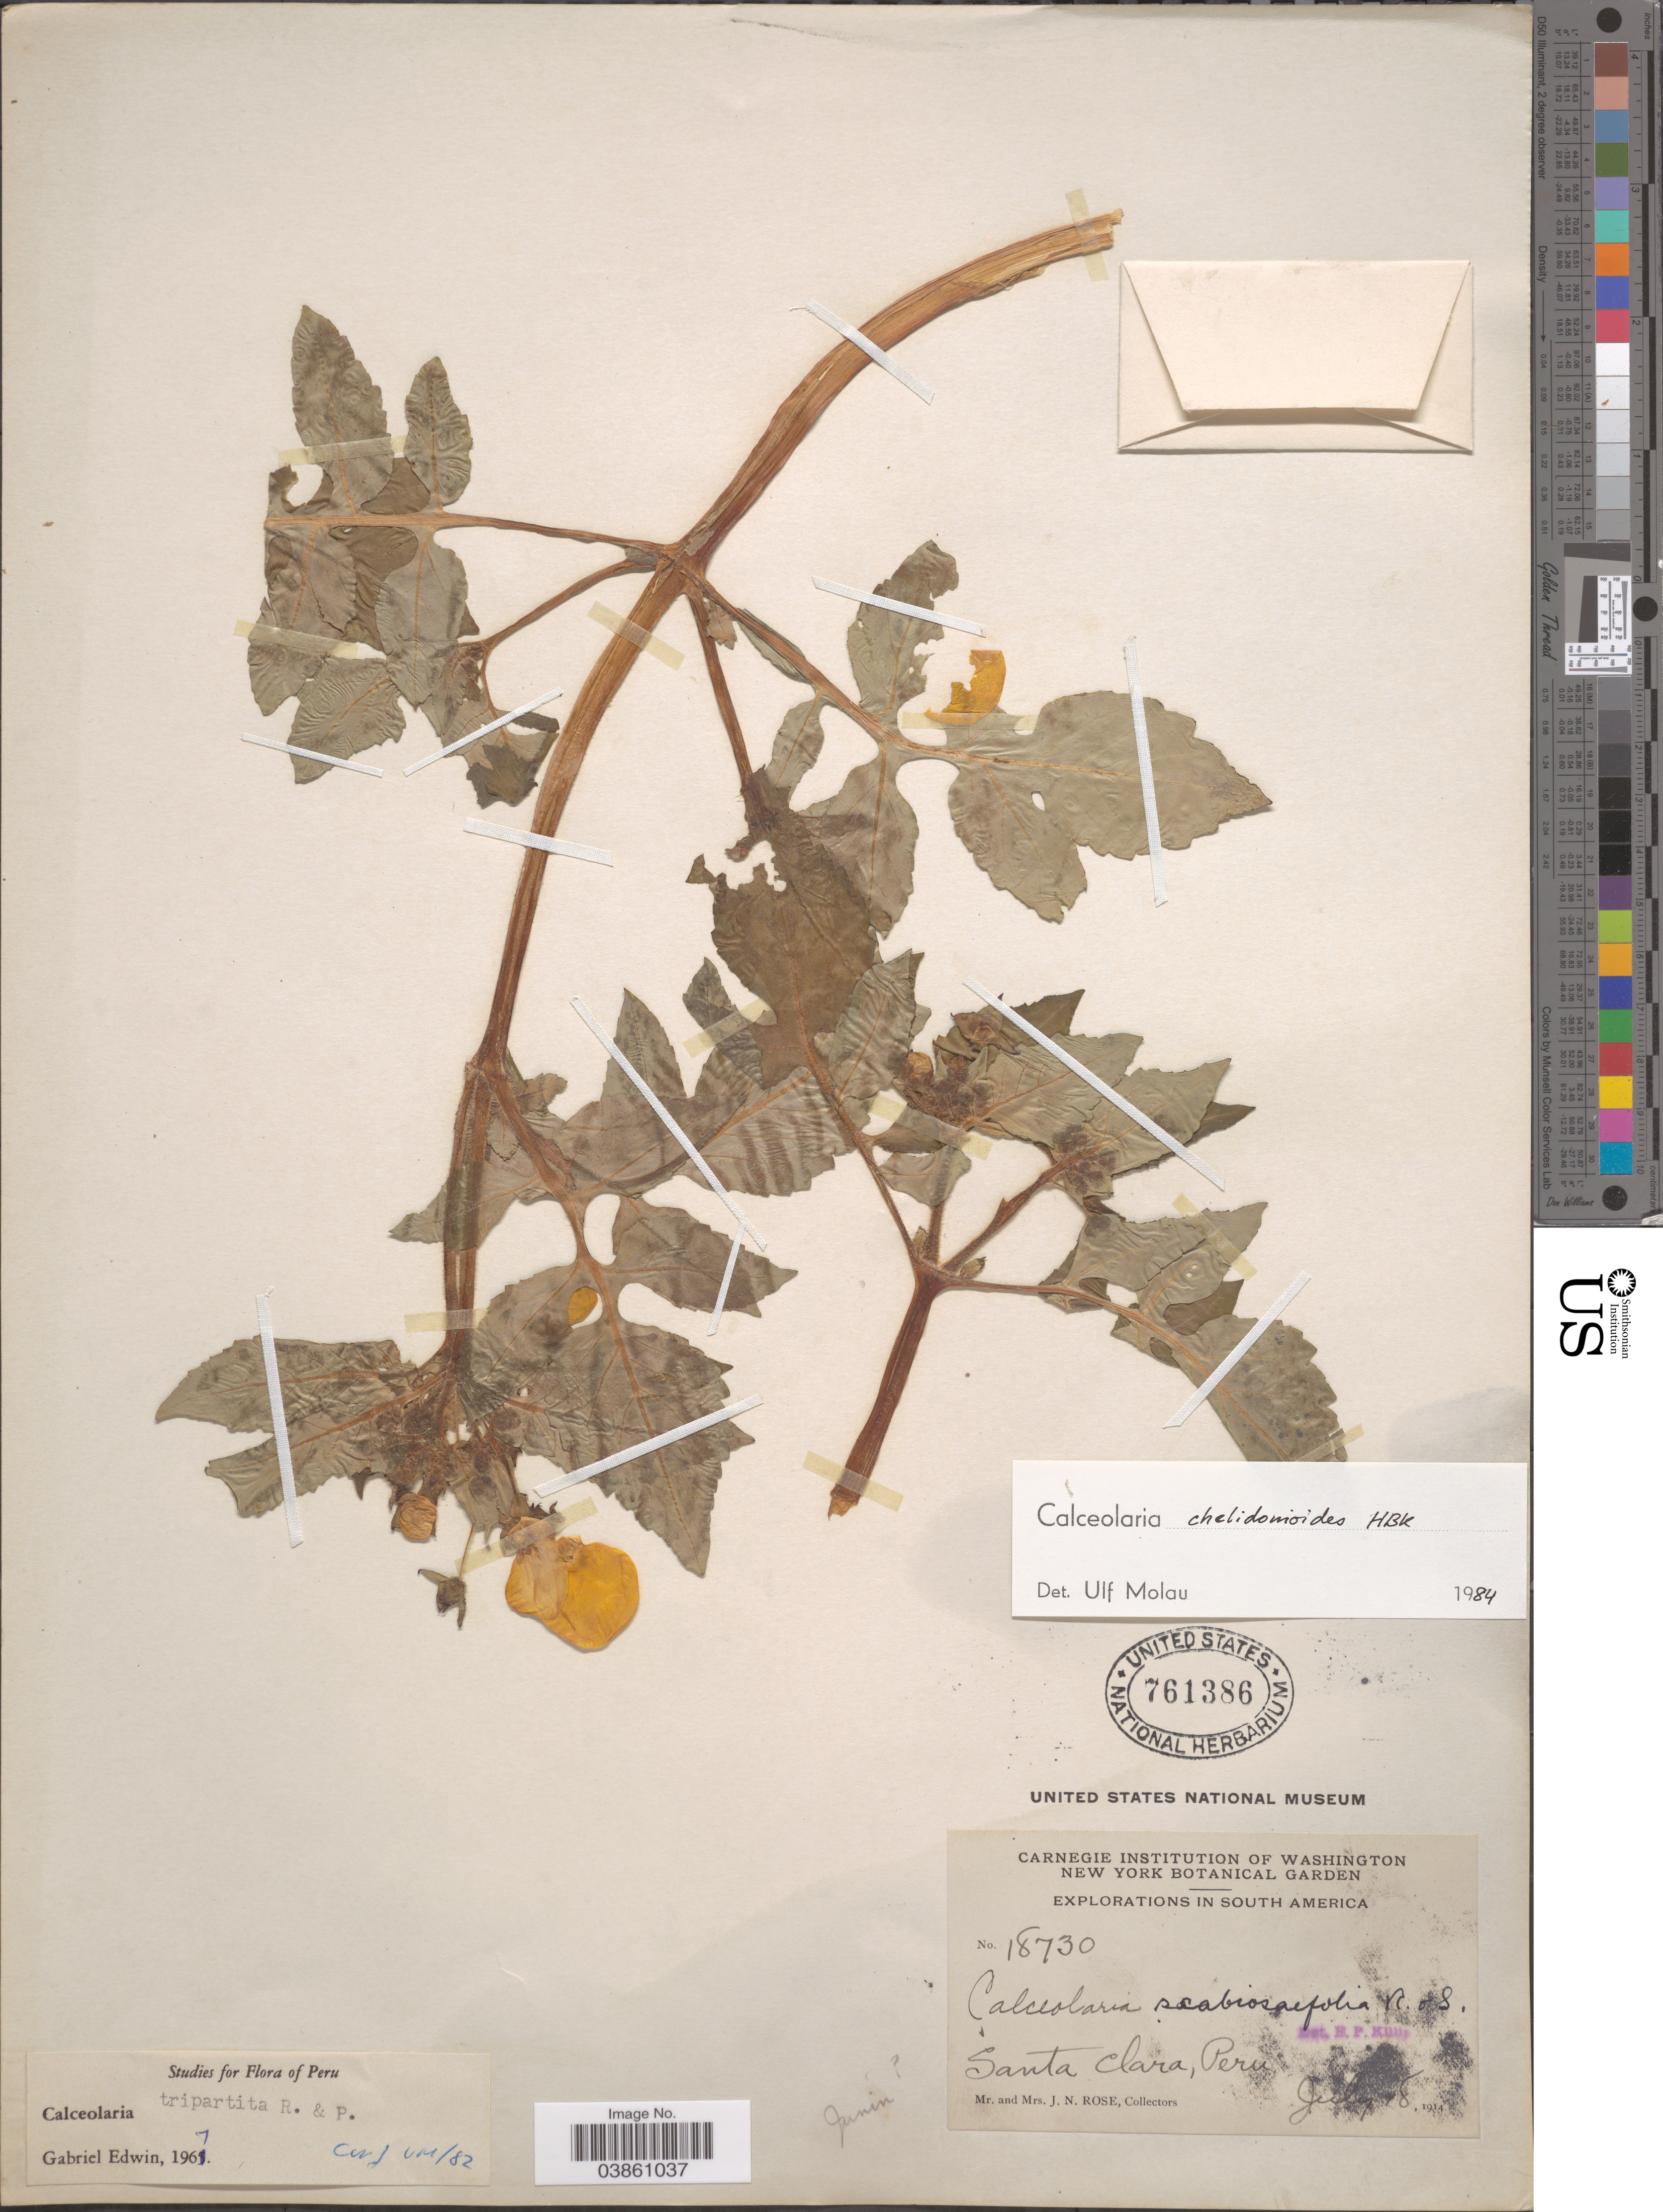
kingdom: Plantae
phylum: Tracheophyta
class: Magnoliopsida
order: Lamiales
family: Calceolariaceae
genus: Calceolaria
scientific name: Calceolaria chelidonioides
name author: Kunth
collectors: J. N. Rose & L. B. Rose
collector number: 18730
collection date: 1914-07-18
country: Peru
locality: Santa Clara.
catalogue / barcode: US 761386